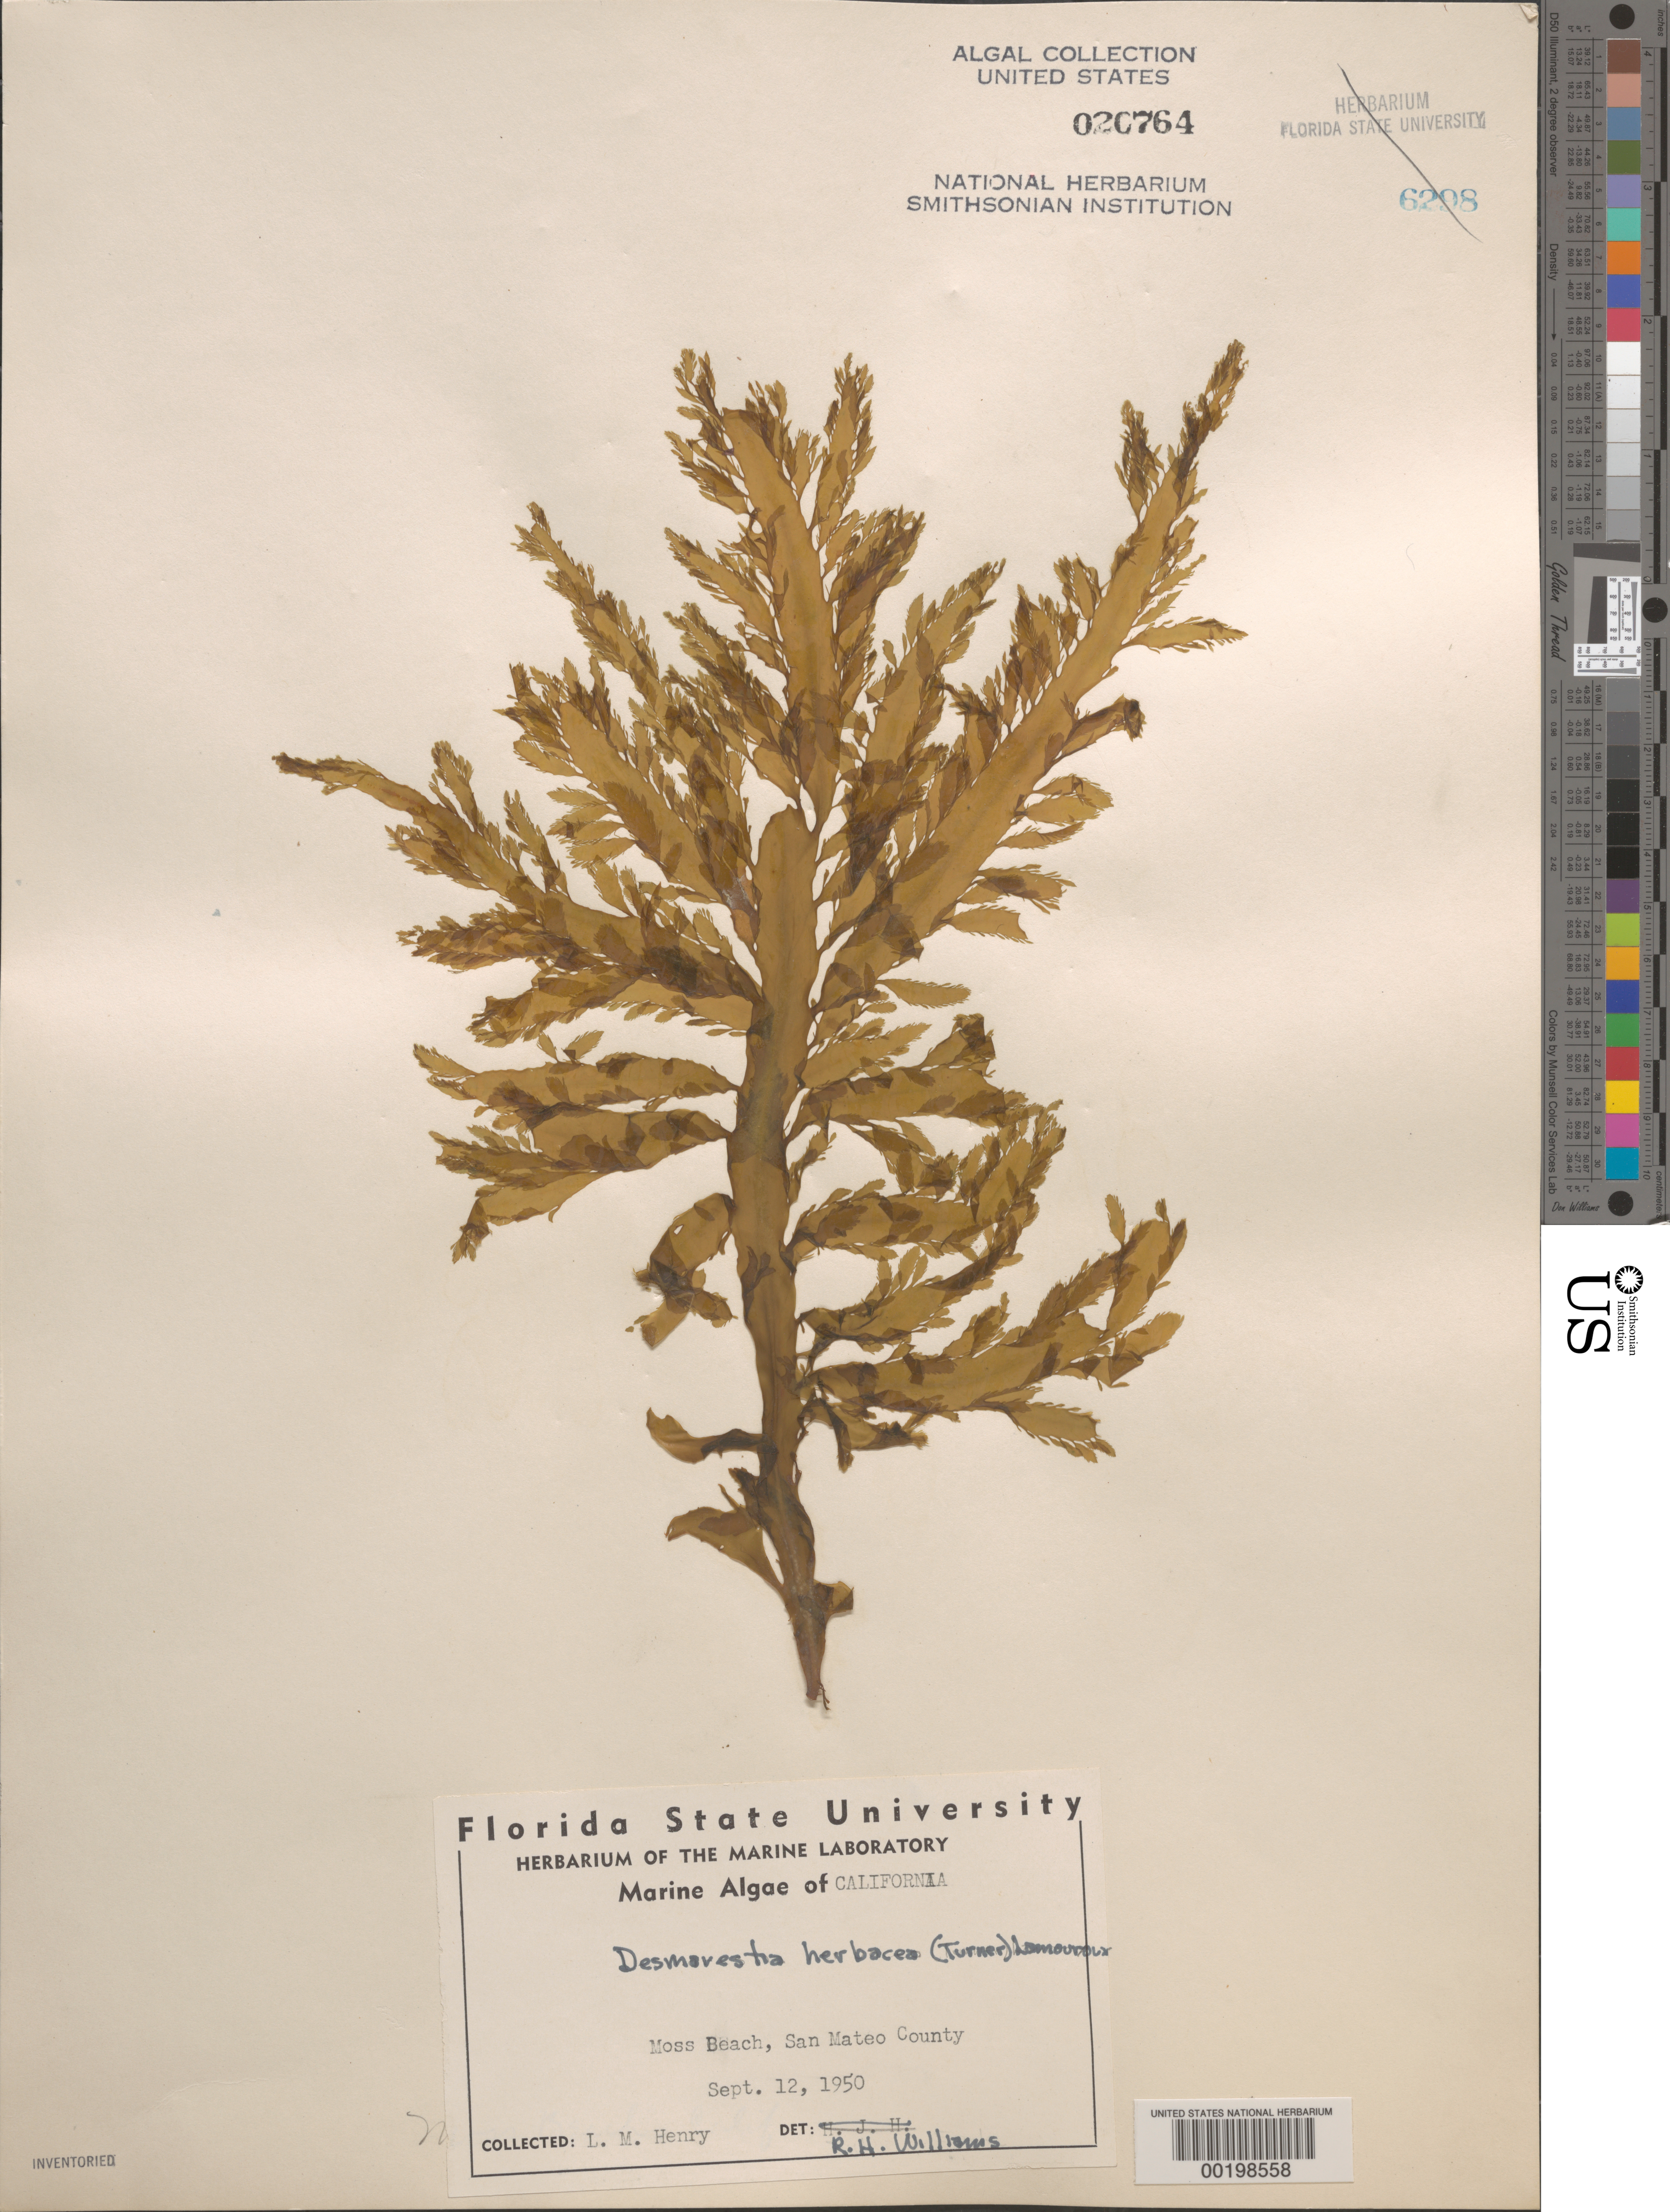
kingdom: Chromista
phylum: Ochrophyta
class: Phaeophyceae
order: Desmarestiales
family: Desmarestiaceae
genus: Desmarestia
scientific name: Desmarestia herbacea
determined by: Williams, R. H.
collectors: L. Henry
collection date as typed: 12 Sep 1950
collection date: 1950-09-12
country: United States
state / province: California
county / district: San Mateo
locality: Moss Beach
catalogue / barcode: US 20764